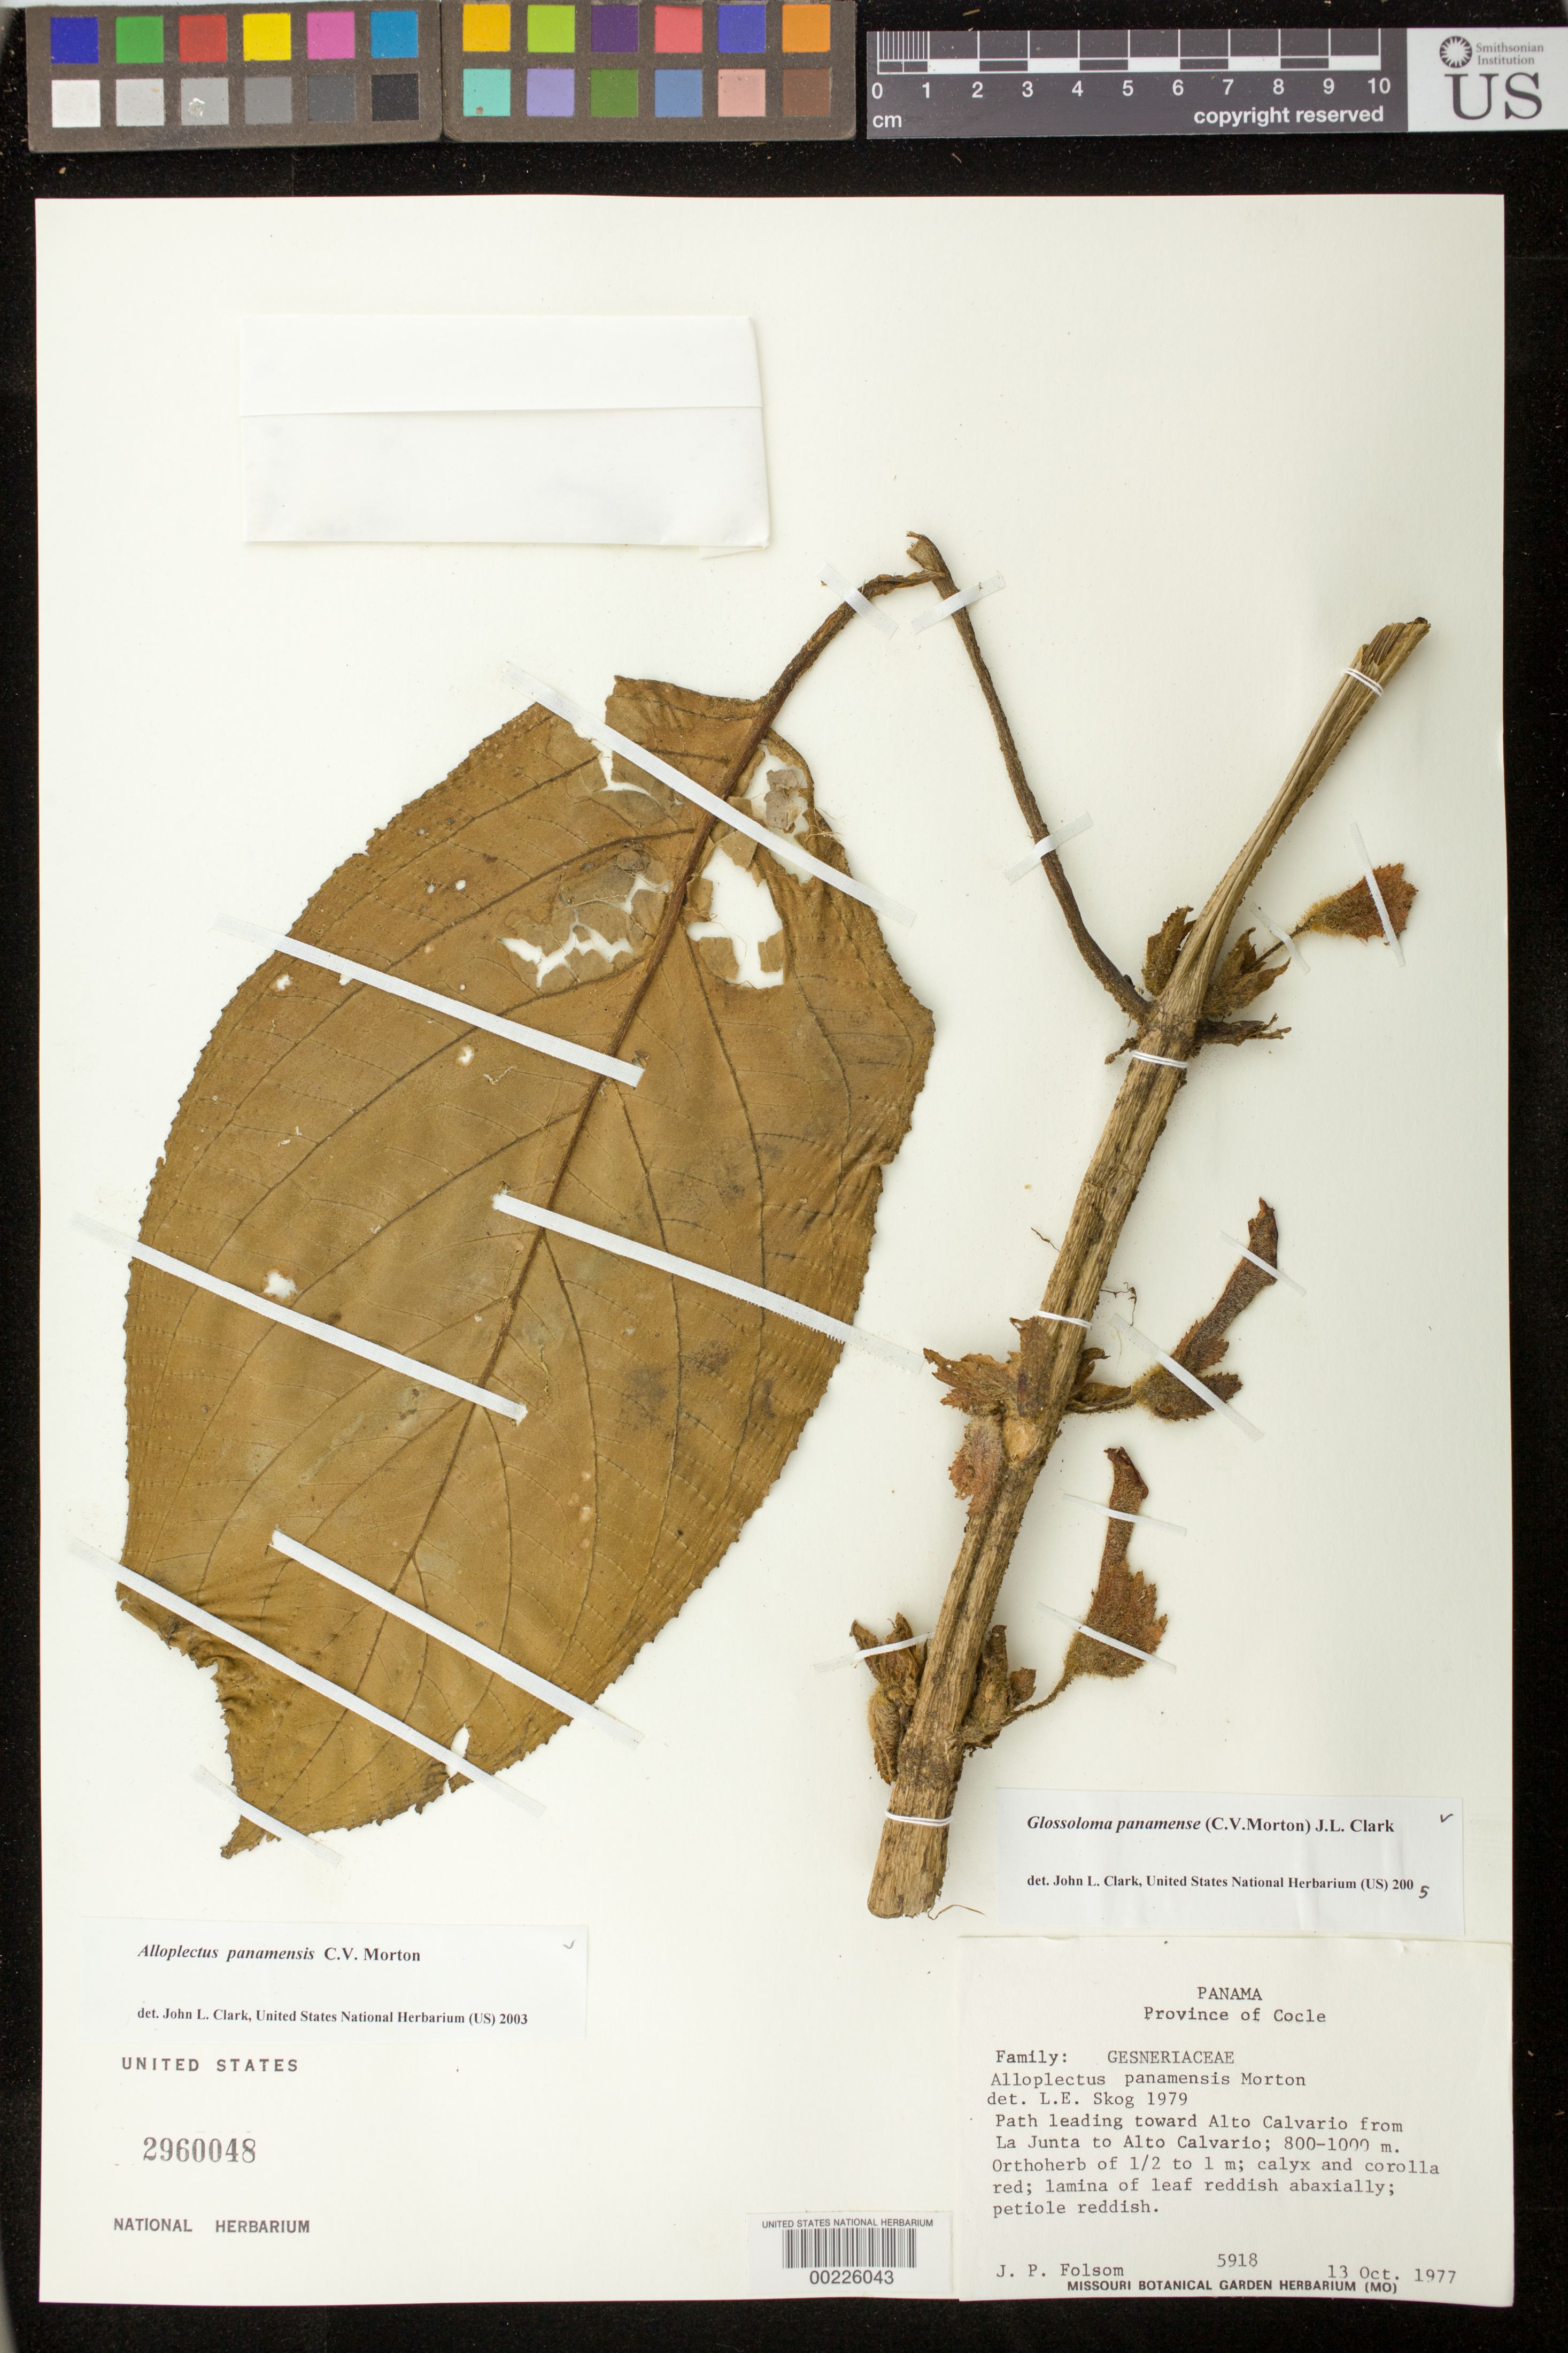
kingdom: Plantae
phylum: Tracheophyta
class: Magnoliopsida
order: Lamiales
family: Gesneriaceae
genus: Glossoloma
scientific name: Glossoloma panamense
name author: (C.V. Morton) J.L. Clark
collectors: J. P. Folsom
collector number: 5918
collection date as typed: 13 Oct 1977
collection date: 1977-10-13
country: Panama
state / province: Coclé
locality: Path leading toward Alto Calvario from La Junta to Alto Calvario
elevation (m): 800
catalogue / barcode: US 2960048